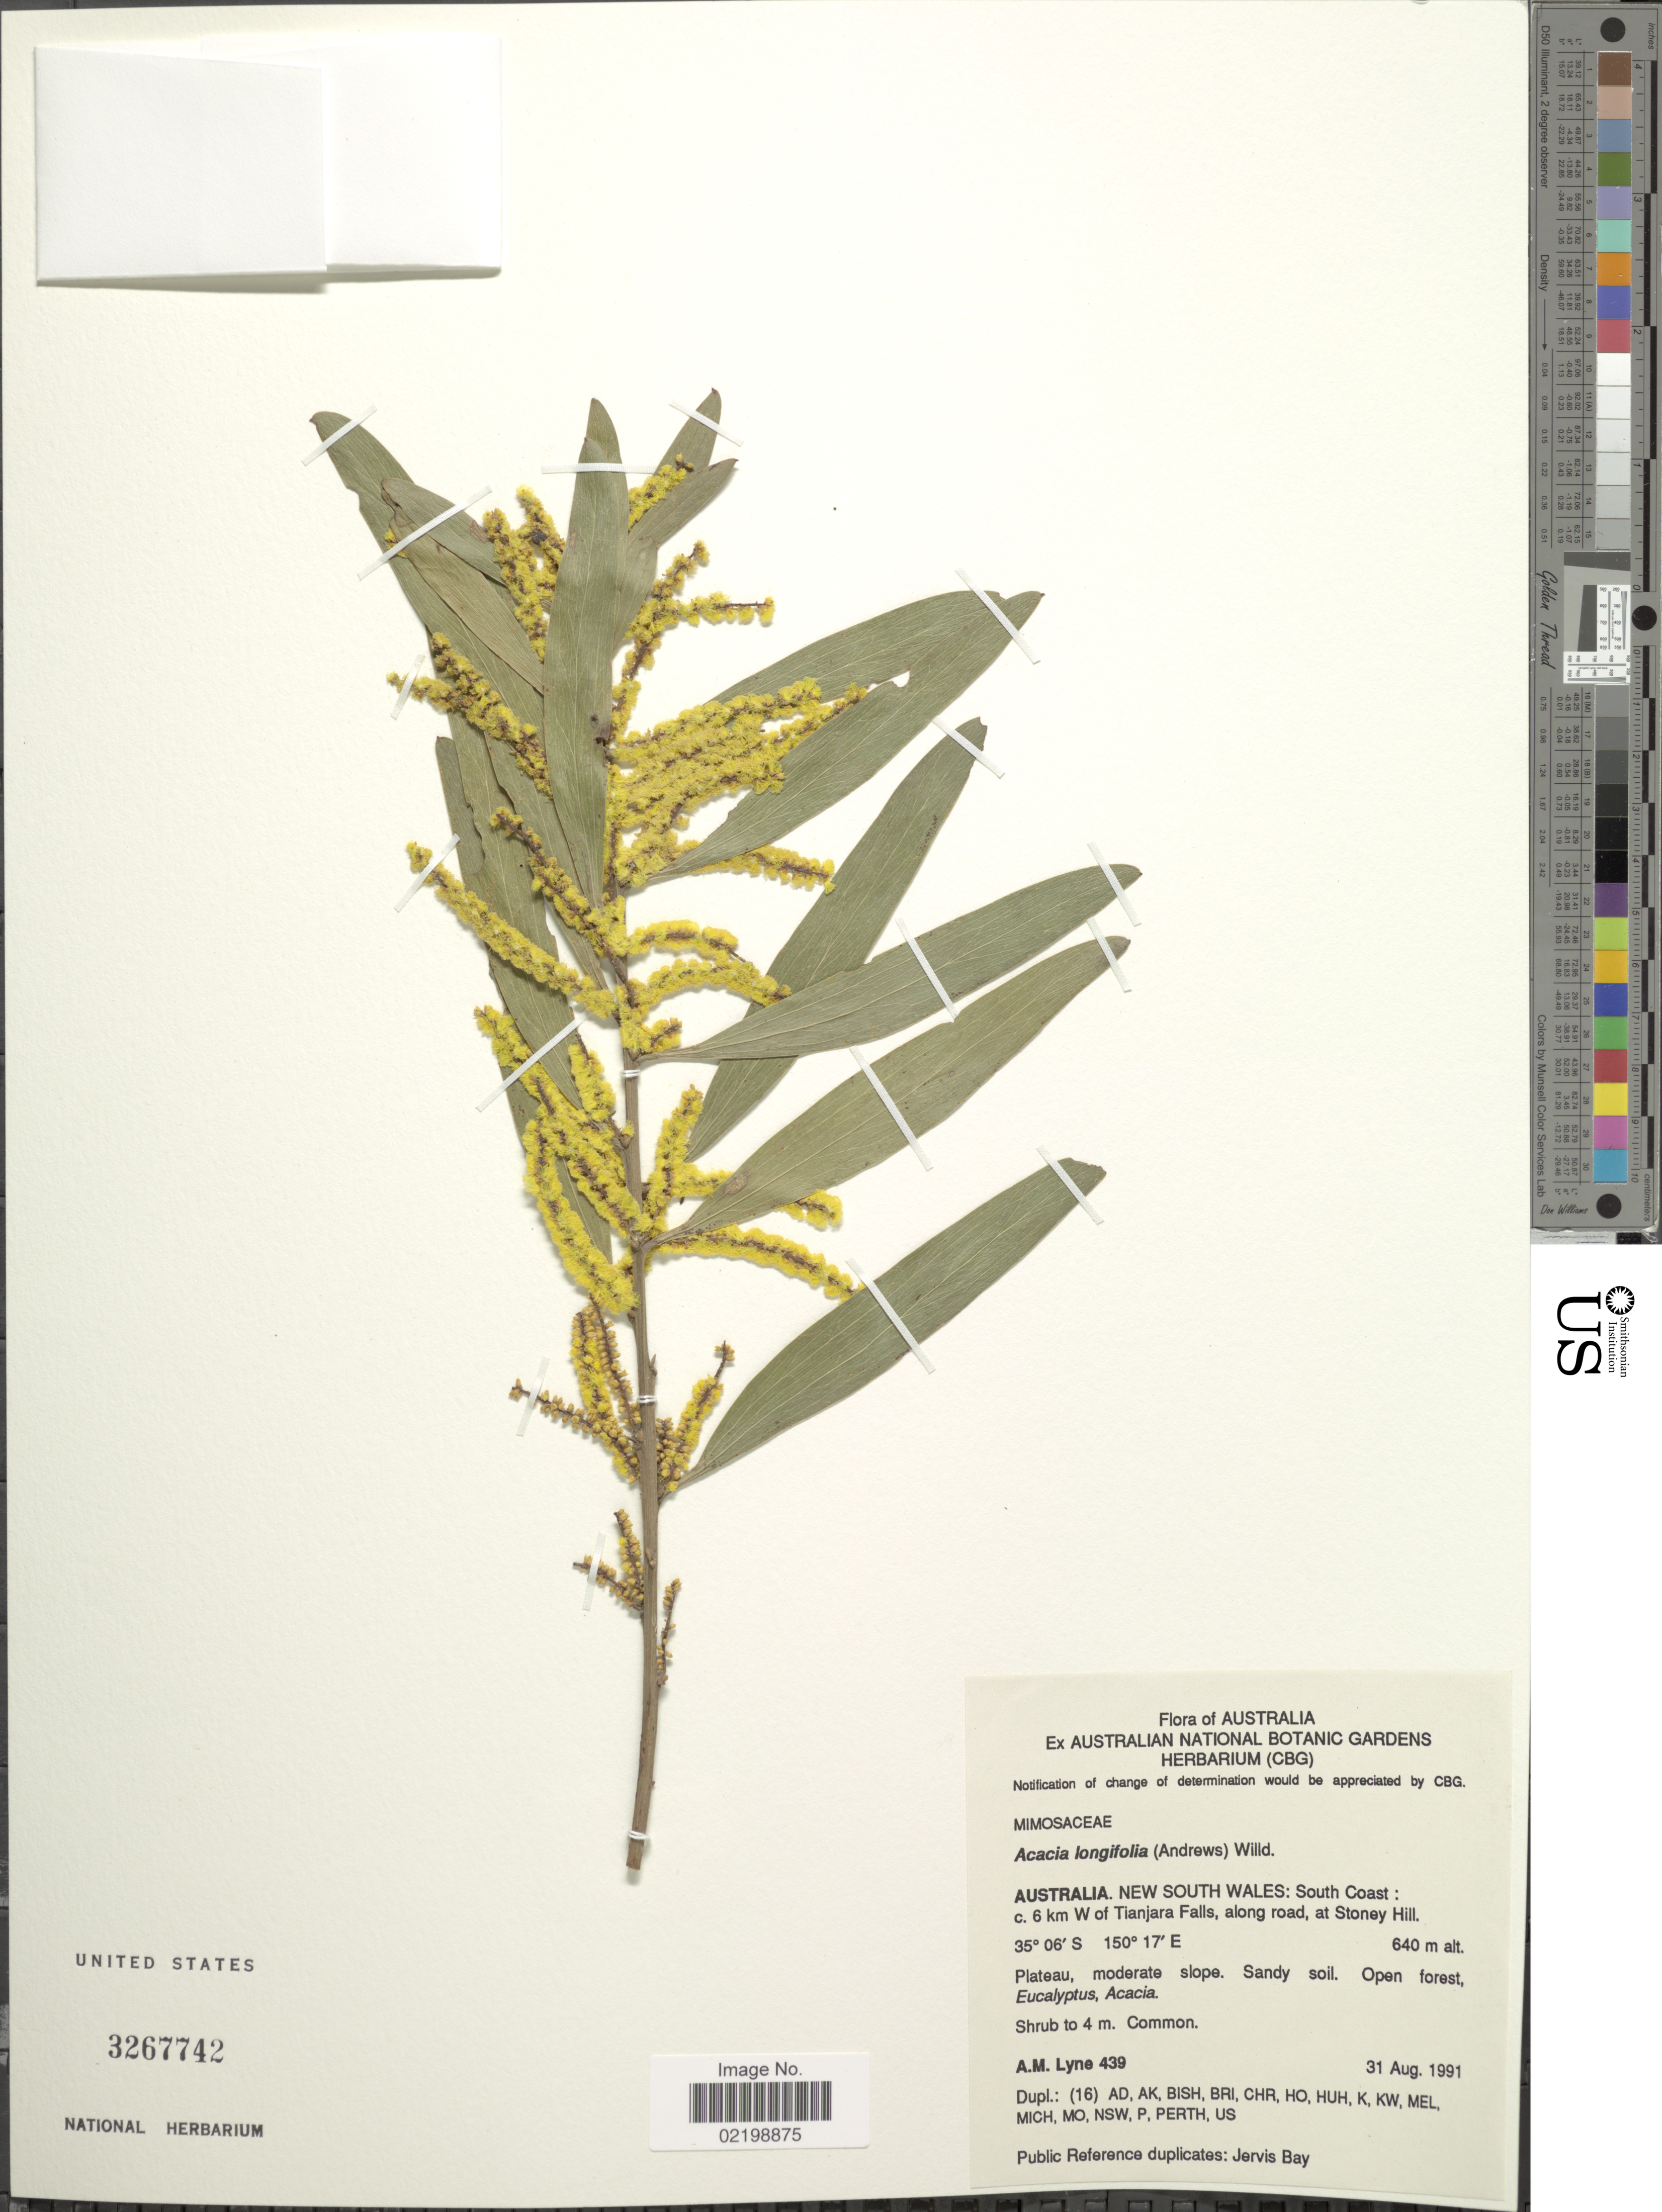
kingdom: Plantae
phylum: Tracheophyta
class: Magnoliopsida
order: Fabales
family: Fabaceae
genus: Acacia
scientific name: Acacia longifolia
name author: (Andrews) Willd.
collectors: A. Lyne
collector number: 439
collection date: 1991-08-31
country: Australia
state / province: New South Wales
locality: South Coast: c. 6 km W of Tianjara Falls, along road at Stoney Hill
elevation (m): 640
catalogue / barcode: US 3267742